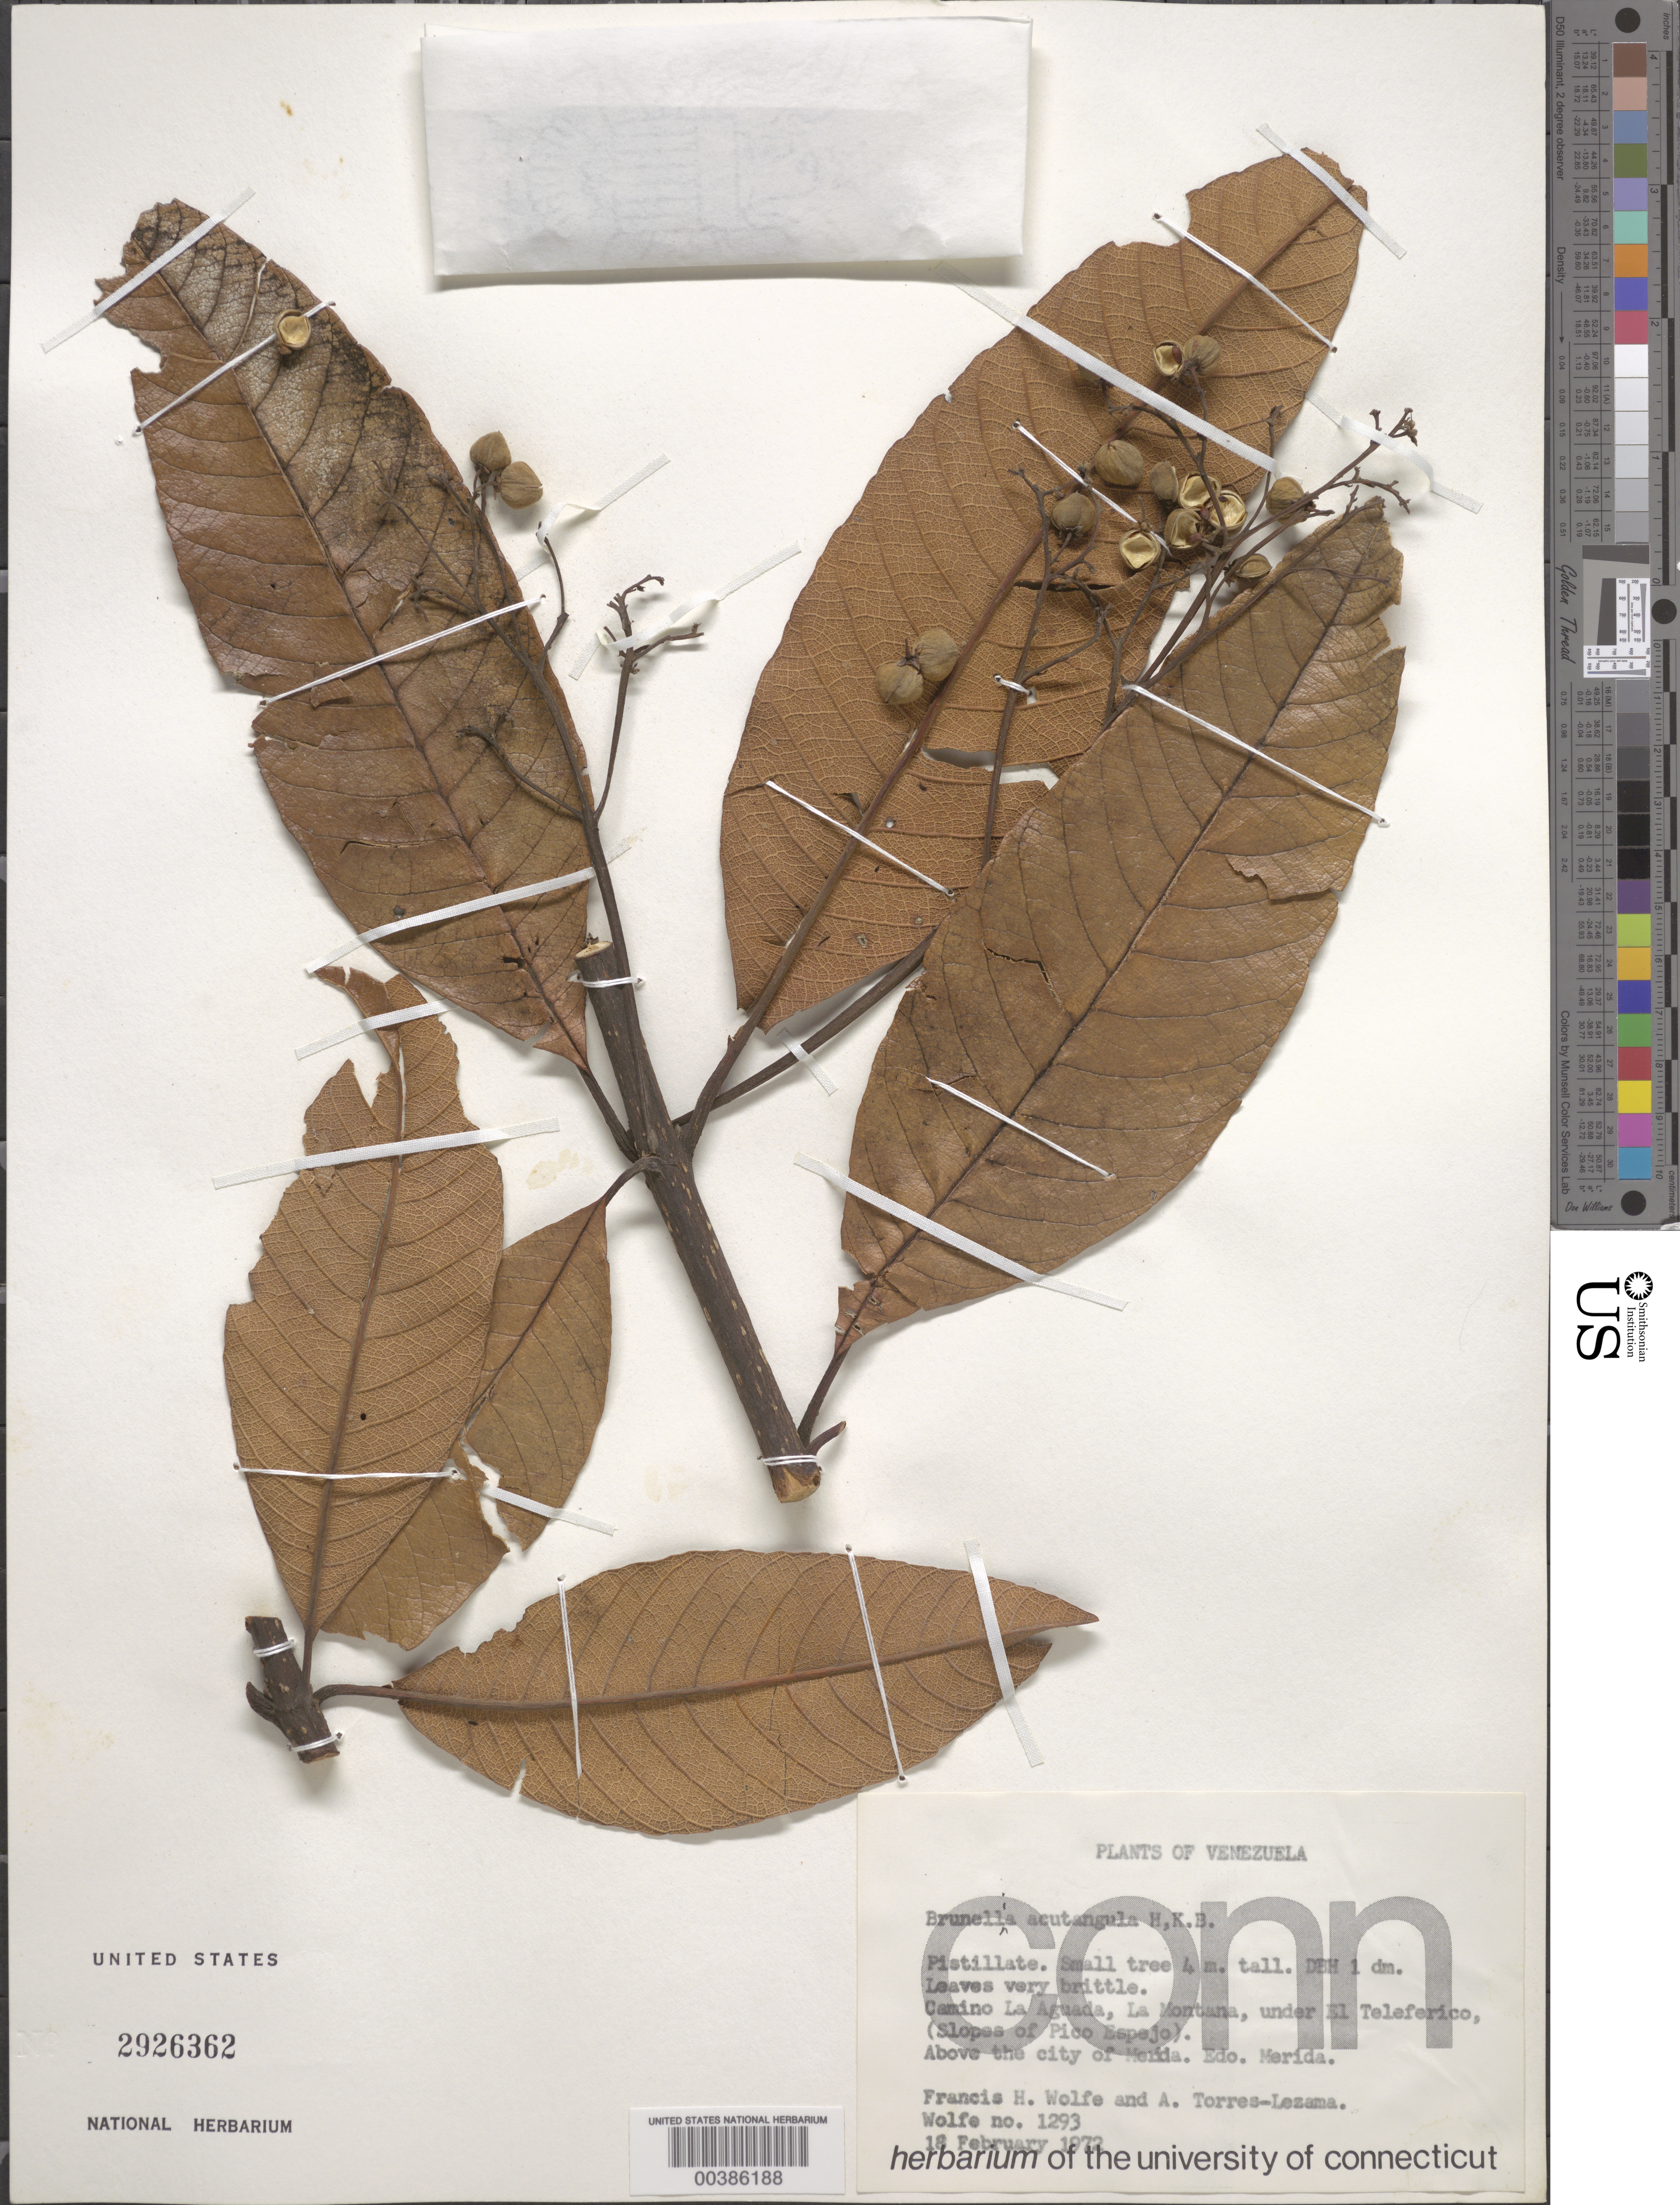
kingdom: Plantae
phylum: Tracheophyta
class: Magnoliopsida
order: Oxalidales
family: Brunelliaceae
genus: Brunellia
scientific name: Brunellia acutangula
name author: Humb. & Bonpl.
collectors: F. Wolfe & A. Torres-Lezama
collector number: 1293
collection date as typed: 18 Feb 1972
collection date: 1972-02-18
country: Venezuela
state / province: Mérida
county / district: Libertador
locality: Camino La Aguada, La Montana, under El Teleferico, (Slopes of Pico Espejo). Above the city of Mérida. Teleferico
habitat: mountain slope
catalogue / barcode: US 2926362